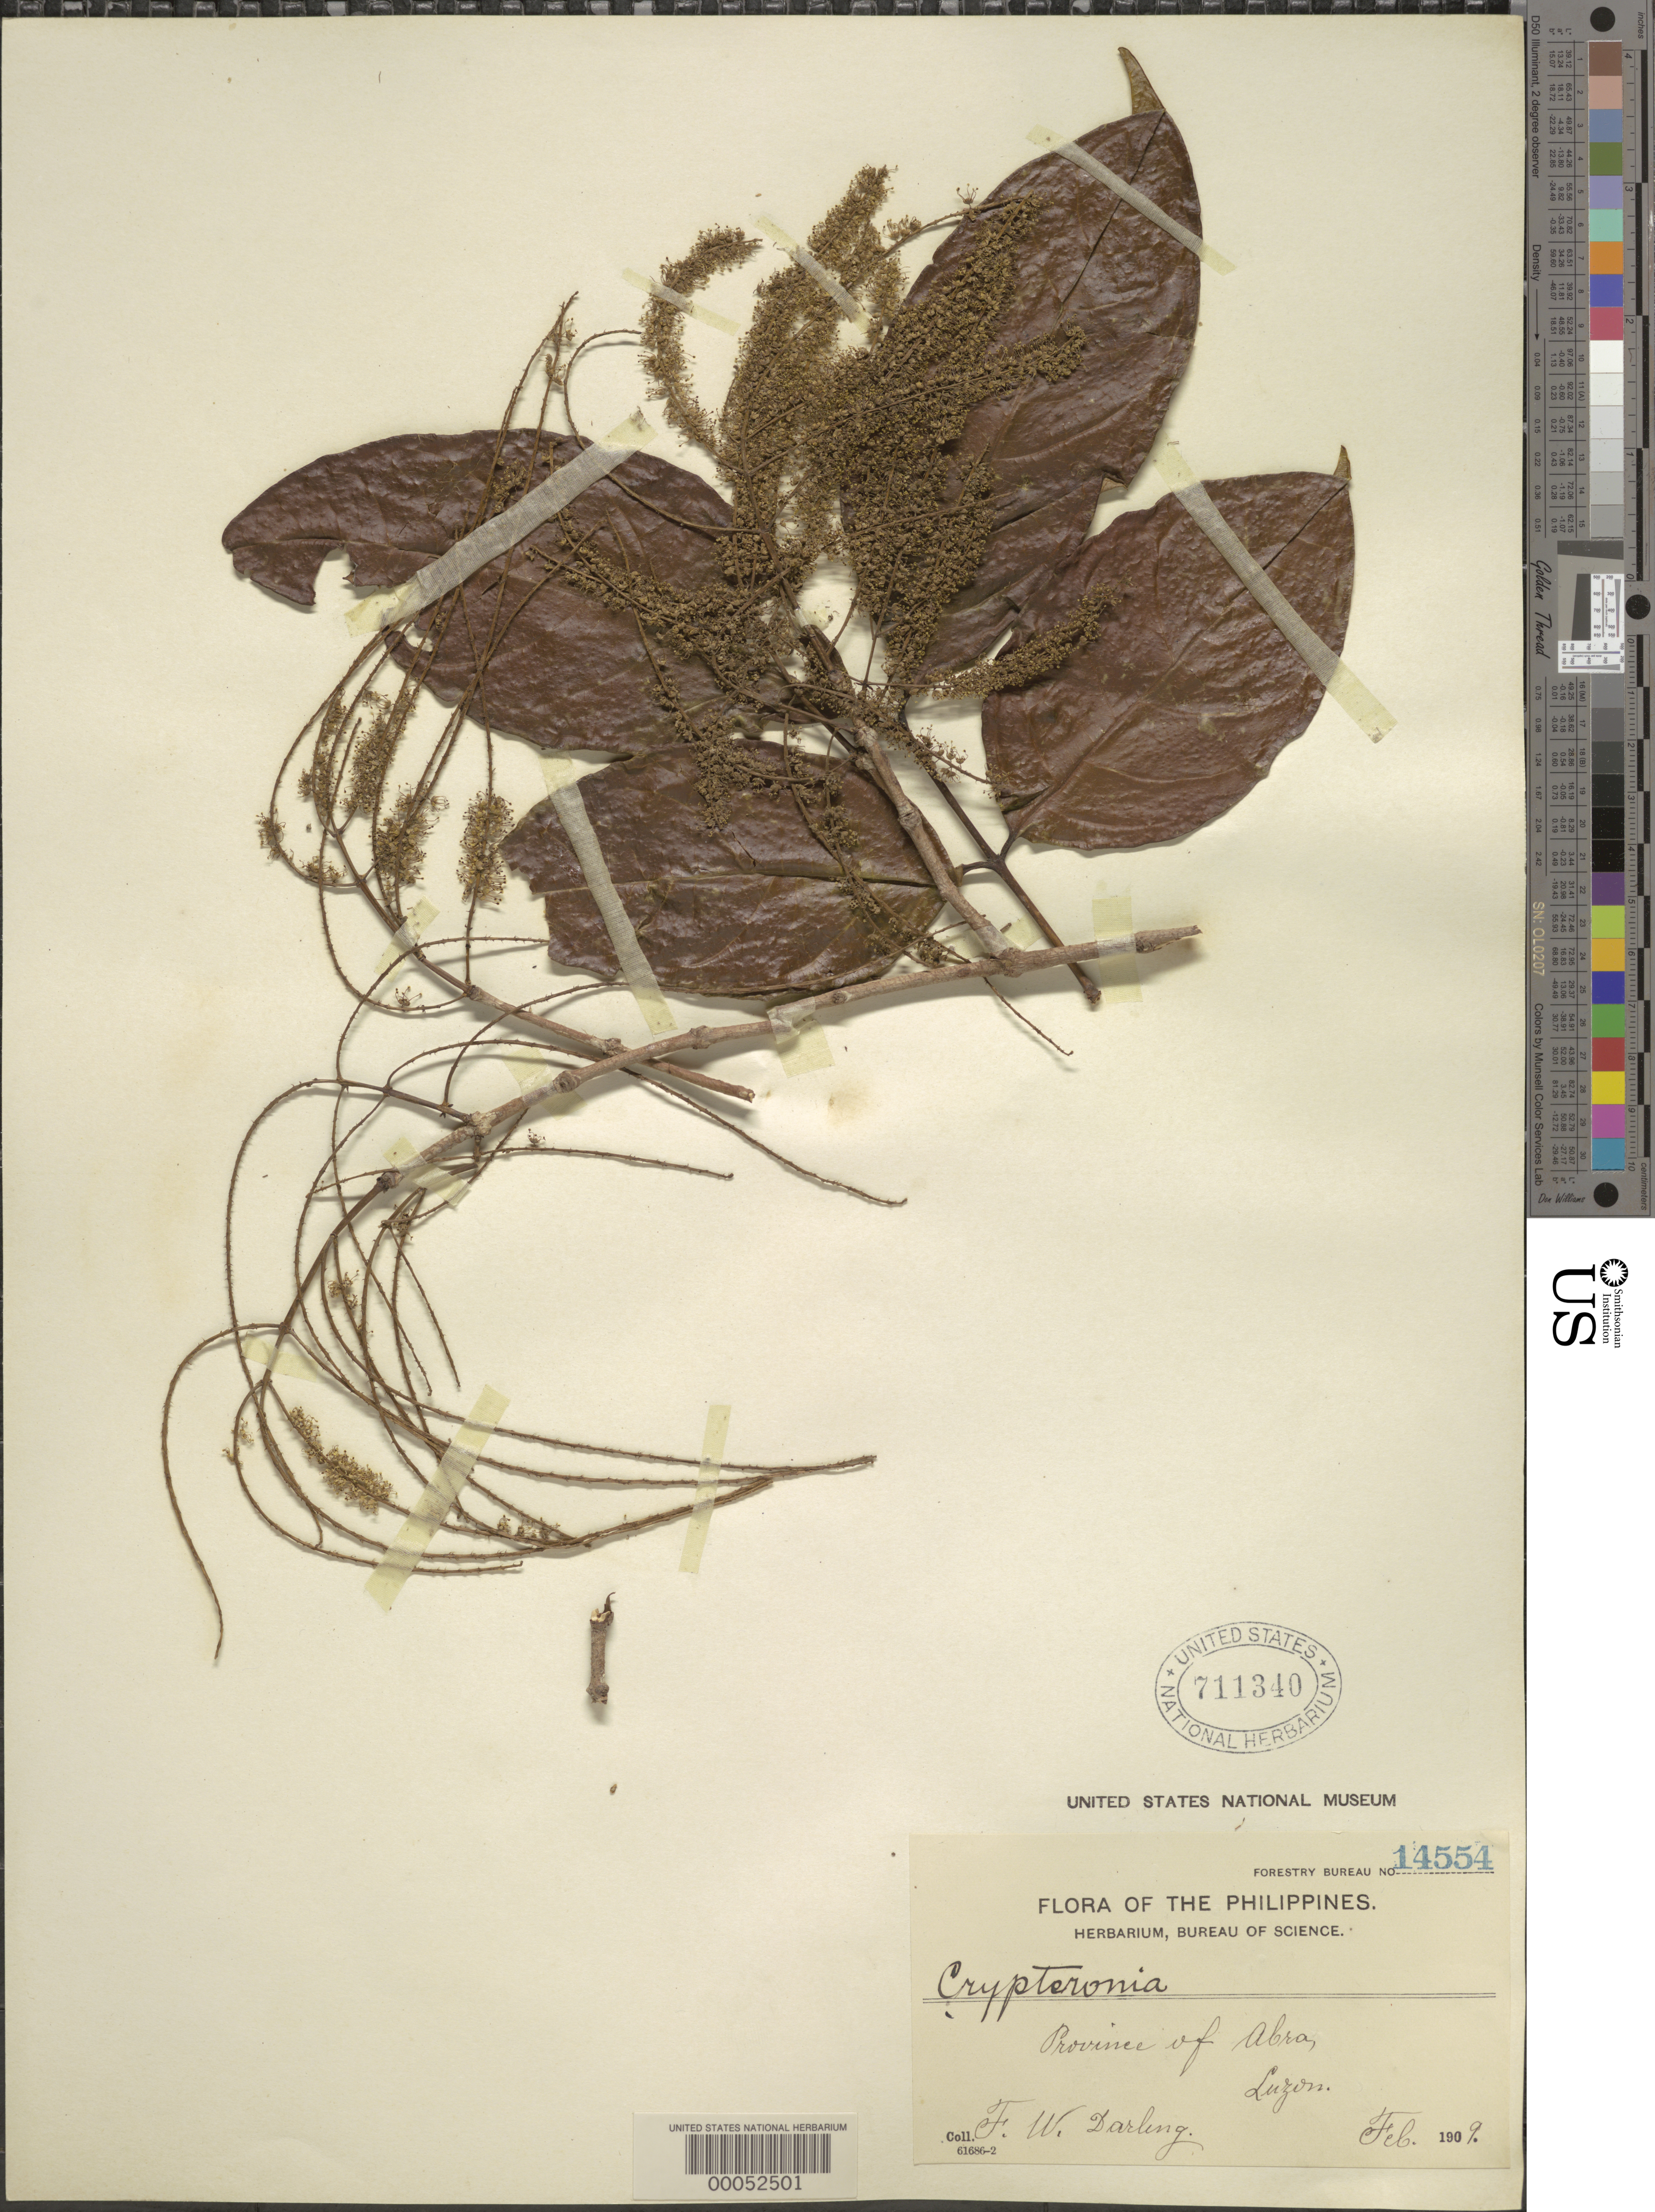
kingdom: Plantae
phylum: Tracheophyta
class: Magnoliopsida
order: Myrtales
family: Crypteroniaceae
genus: Crypteronia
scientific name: Crypteronia paniculata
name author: Blume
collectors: F. Darling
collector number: Forestry Bureau 14554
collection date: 1909-02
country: Philippines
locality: Province of Abra, Luzon.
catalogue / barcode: US 711340